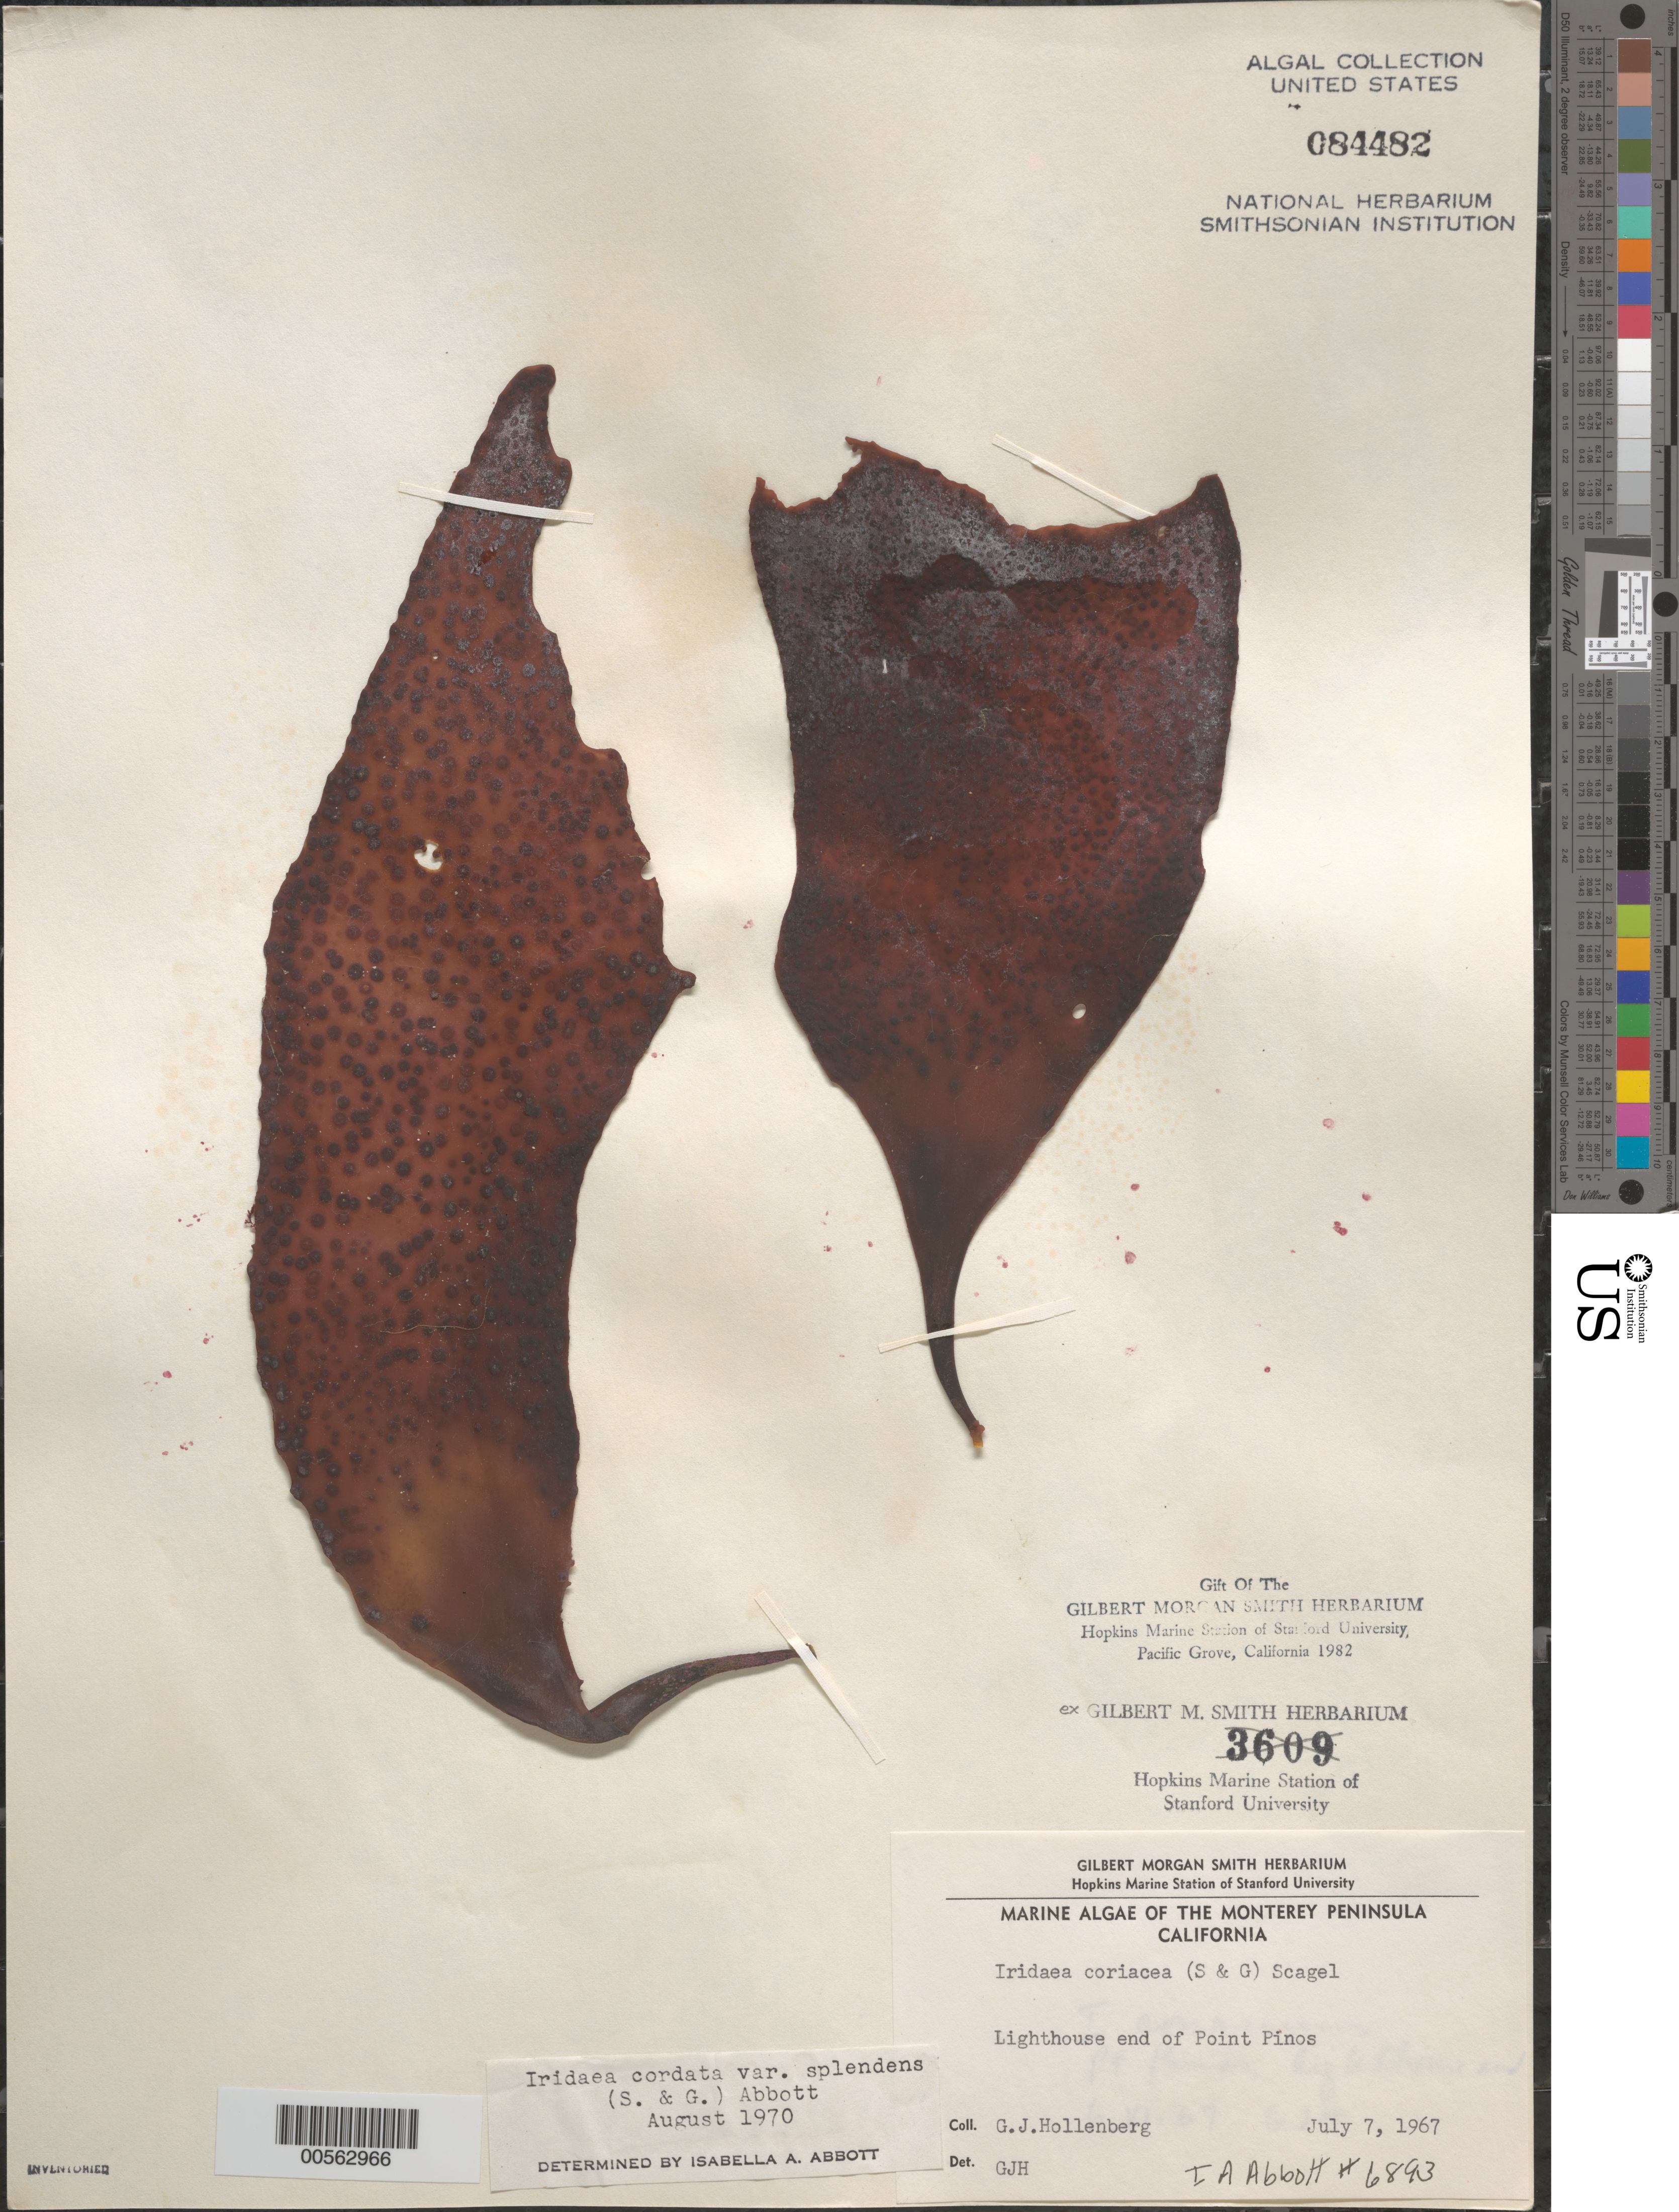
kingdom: Plantae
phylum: Rhodophyta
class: Florideophyceae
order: Gigartinales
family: Gigartinaceae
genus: Iridaea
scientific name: Iridaea cordata var. splendens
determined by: Abbott, Isabella A.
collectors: G. Hollenberg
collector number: IAA 6893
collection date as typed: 07 Jul 1967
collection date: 1967-07-07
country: United States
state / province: California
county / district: Monterey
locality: Point Pinos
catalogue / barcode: US 84482